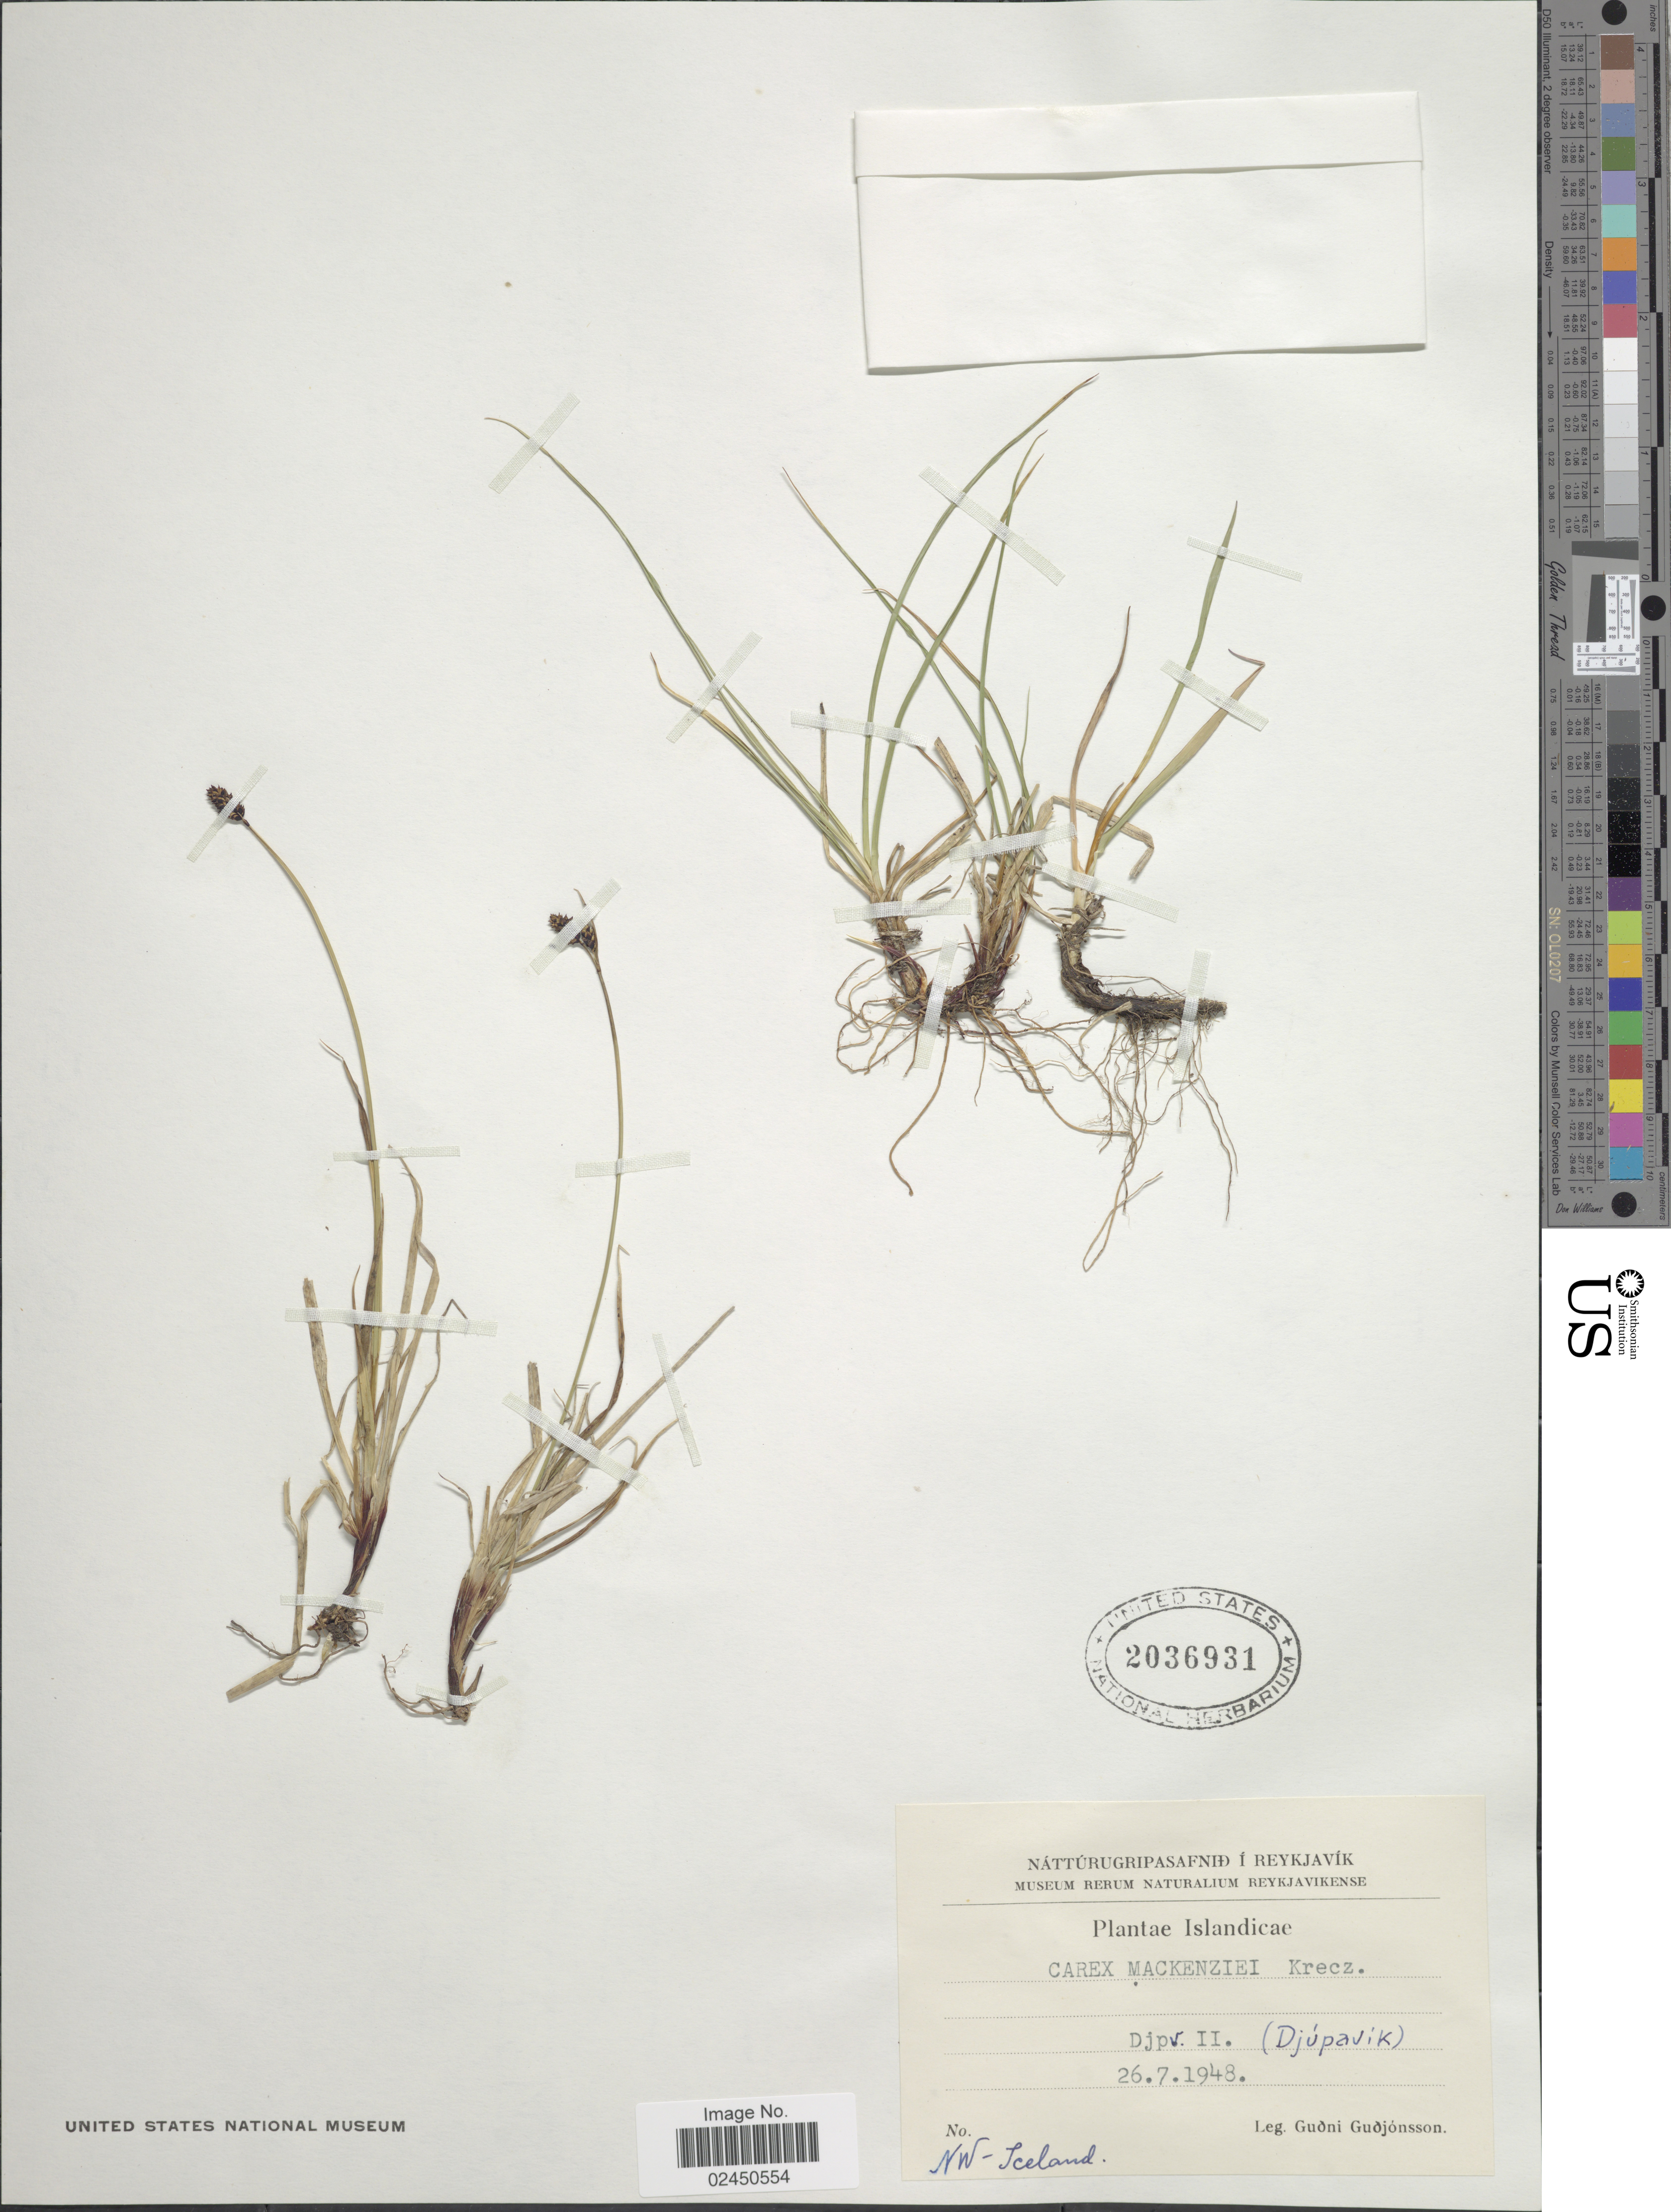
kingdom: Plantae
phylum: Tracheophyta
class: Liliopsida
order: Poales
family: Cyperaceae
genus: Carex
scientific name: Carex mackenziei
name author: V.I. Krecz.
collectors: G. Gudjonsson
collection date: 1948-07-26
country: Iceland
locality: Islandicae. Djpv. II. (Djupavik). NW-Iceland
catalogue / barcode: US 2036931